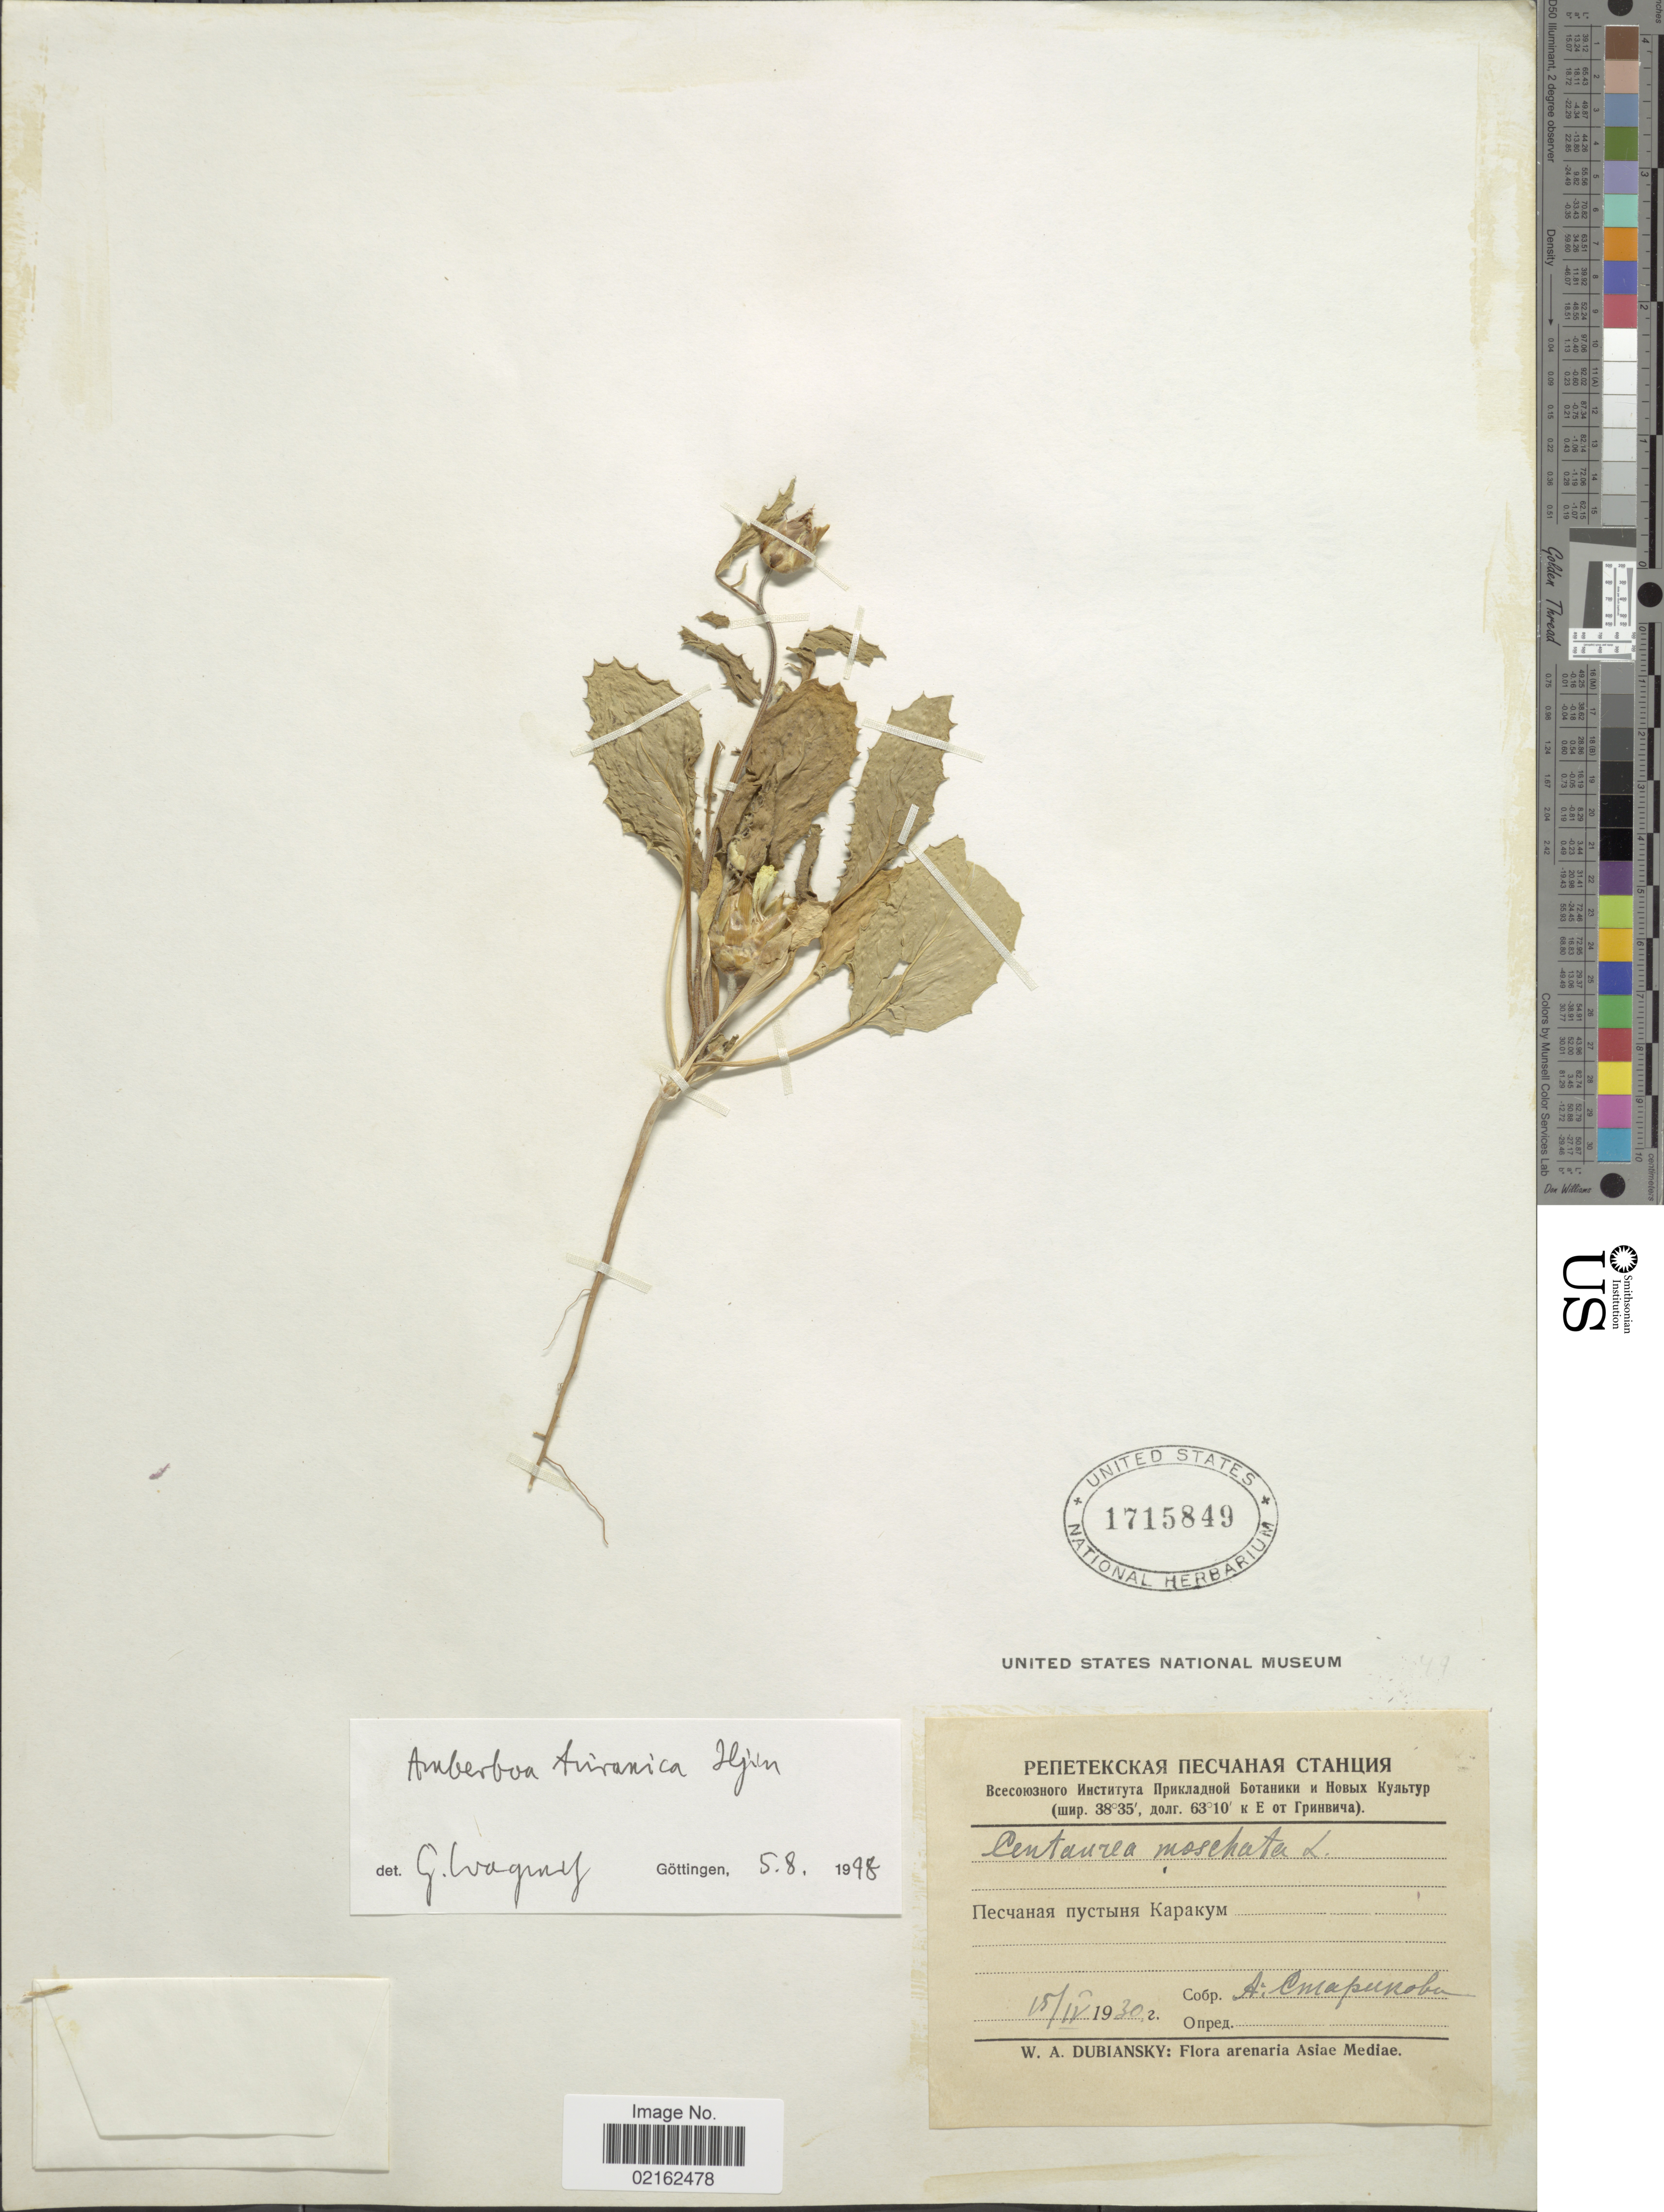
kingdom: Plantae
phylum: Tracheophyta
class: Magnoliopsida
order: Asterales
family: Asteraceae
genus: Amberboa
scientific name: Amberboa turanica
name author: Iljin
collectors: W. Dubiansky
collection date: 1930-04-15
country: Turkmenistan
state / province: Lebap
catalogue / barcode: US 1715849